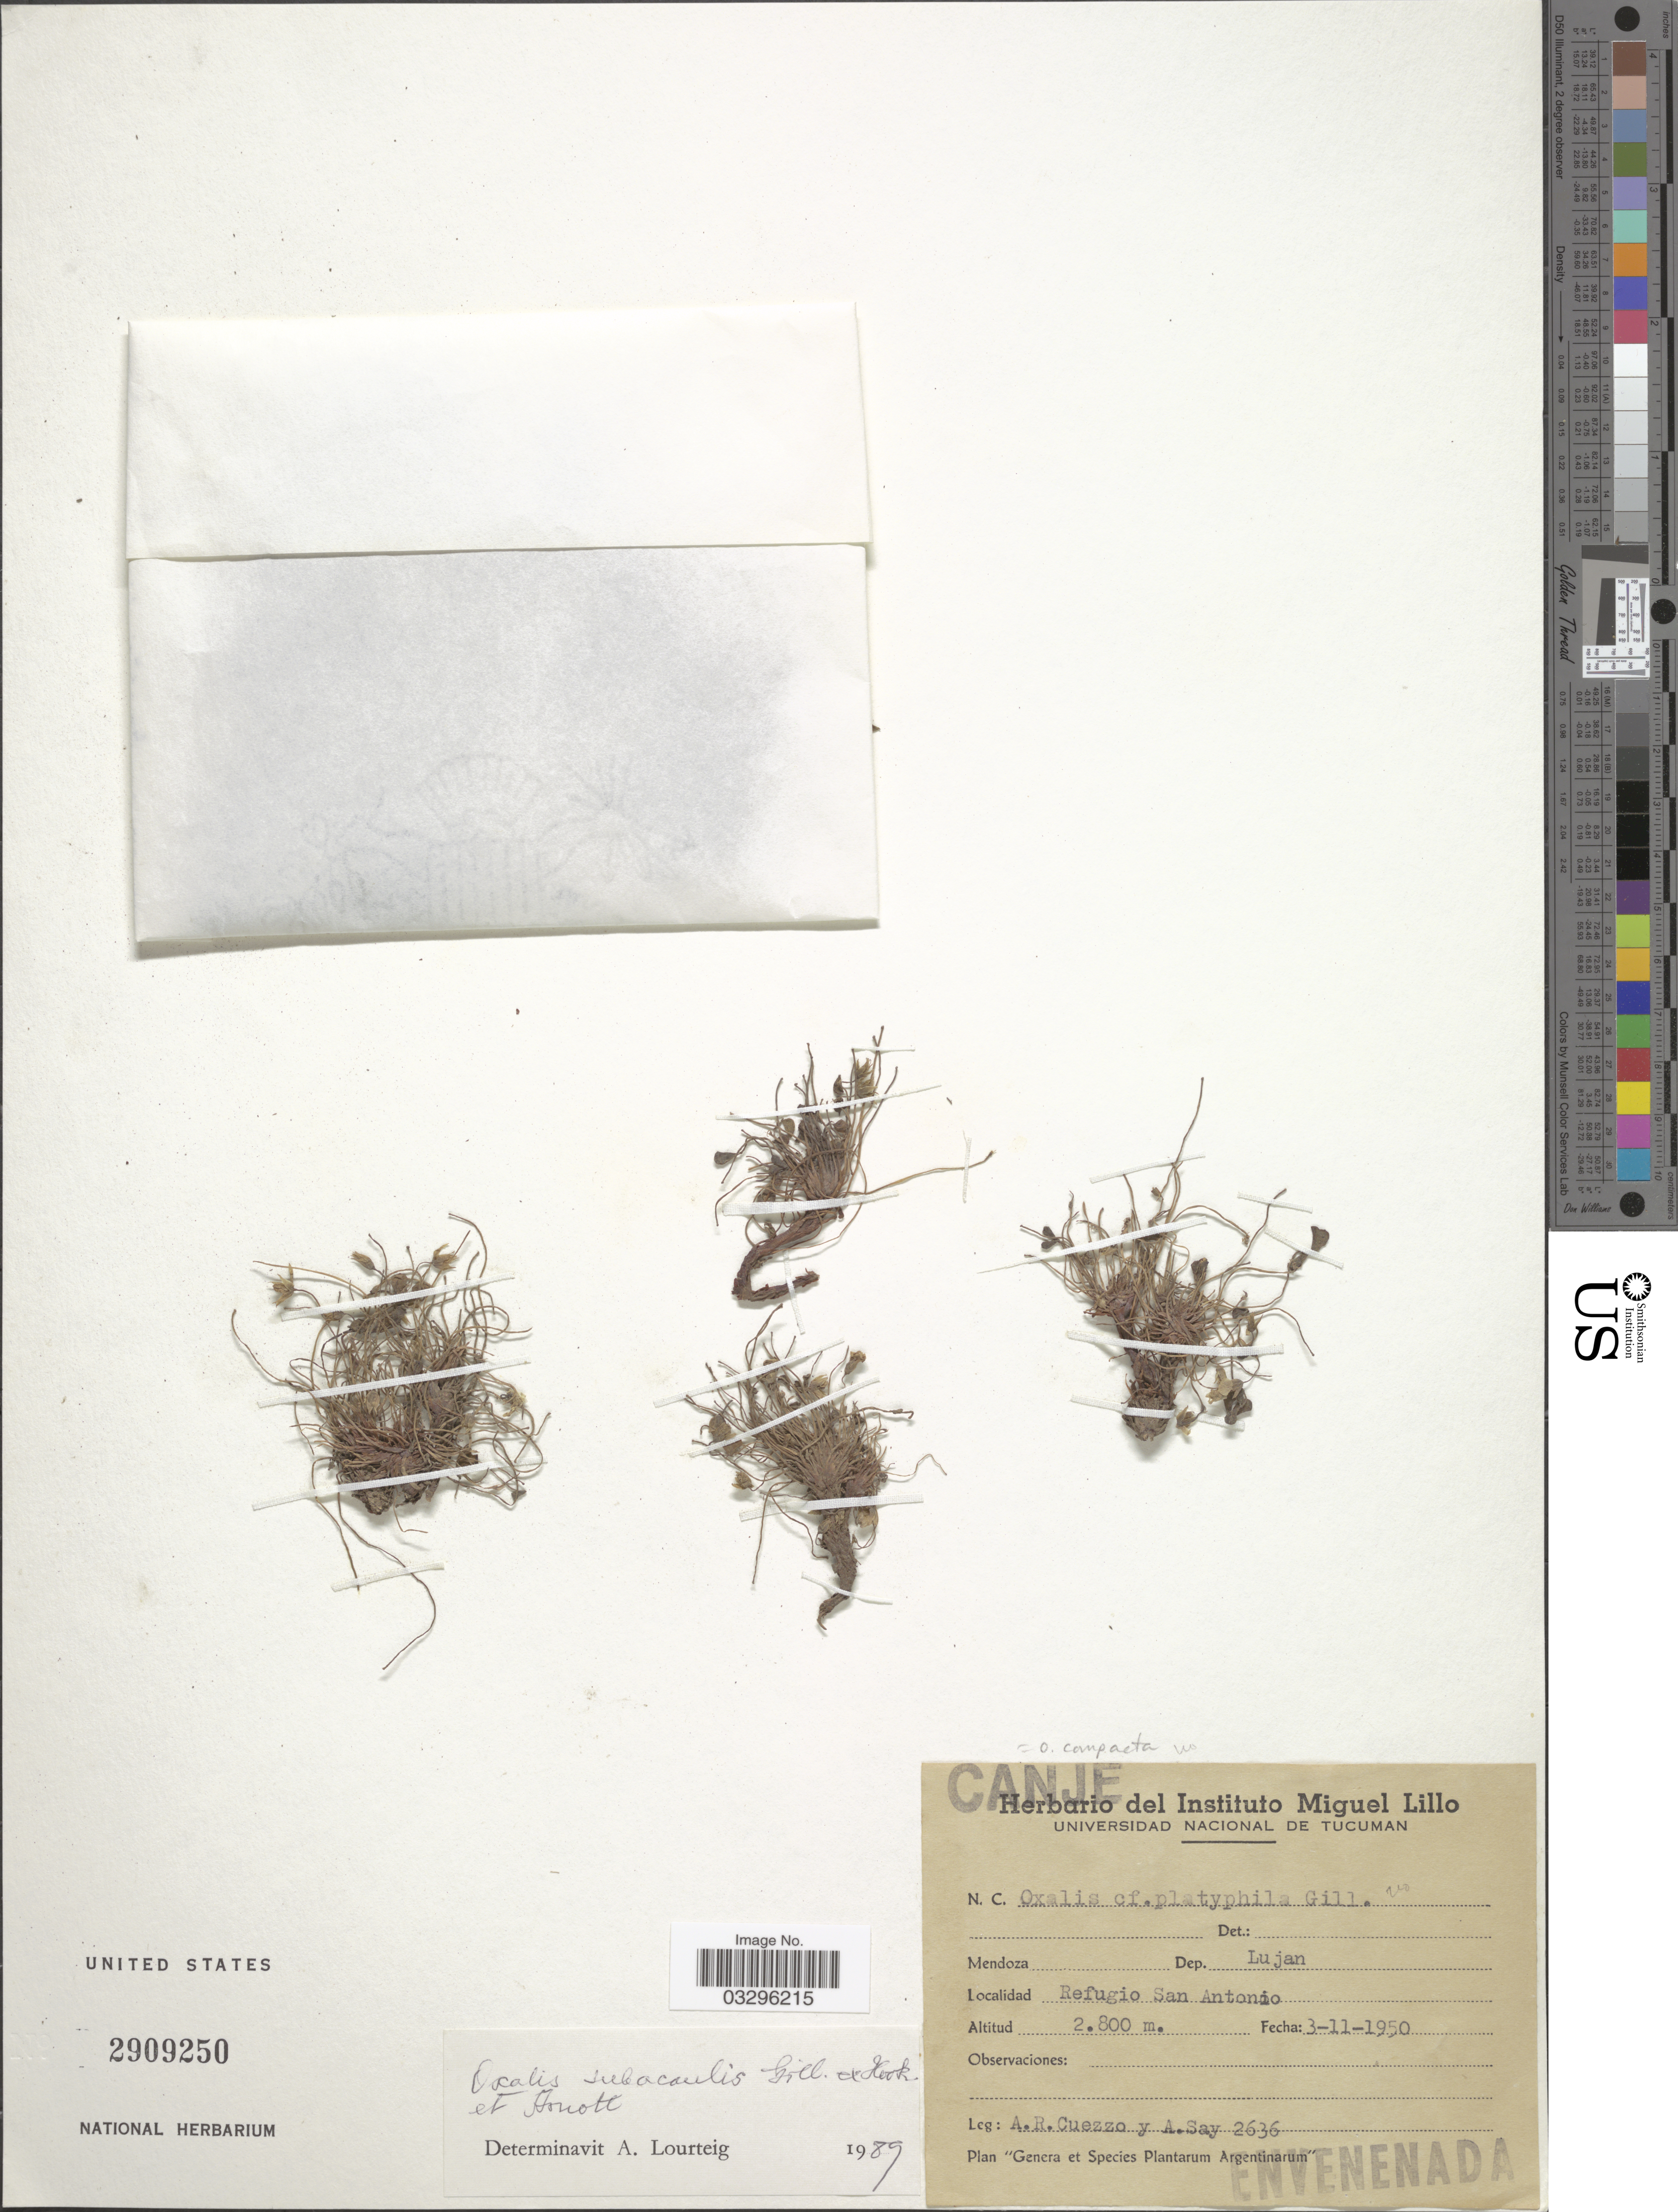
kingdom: Plantae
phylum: Tracheophyta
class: Magnoliopsida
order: Oxalidales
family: Oxalidaceae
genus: Oxalis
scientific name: Oxalis subacaulis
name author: Gillies ex Hook. & Arn.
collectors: A. Cuezzo & A. Say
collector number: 2636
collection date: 1950-11-03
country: Argentina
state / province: Mendoza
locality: Dep. Lujan, Refugio San Antonio.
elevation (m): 2800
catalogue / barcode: US 2909250